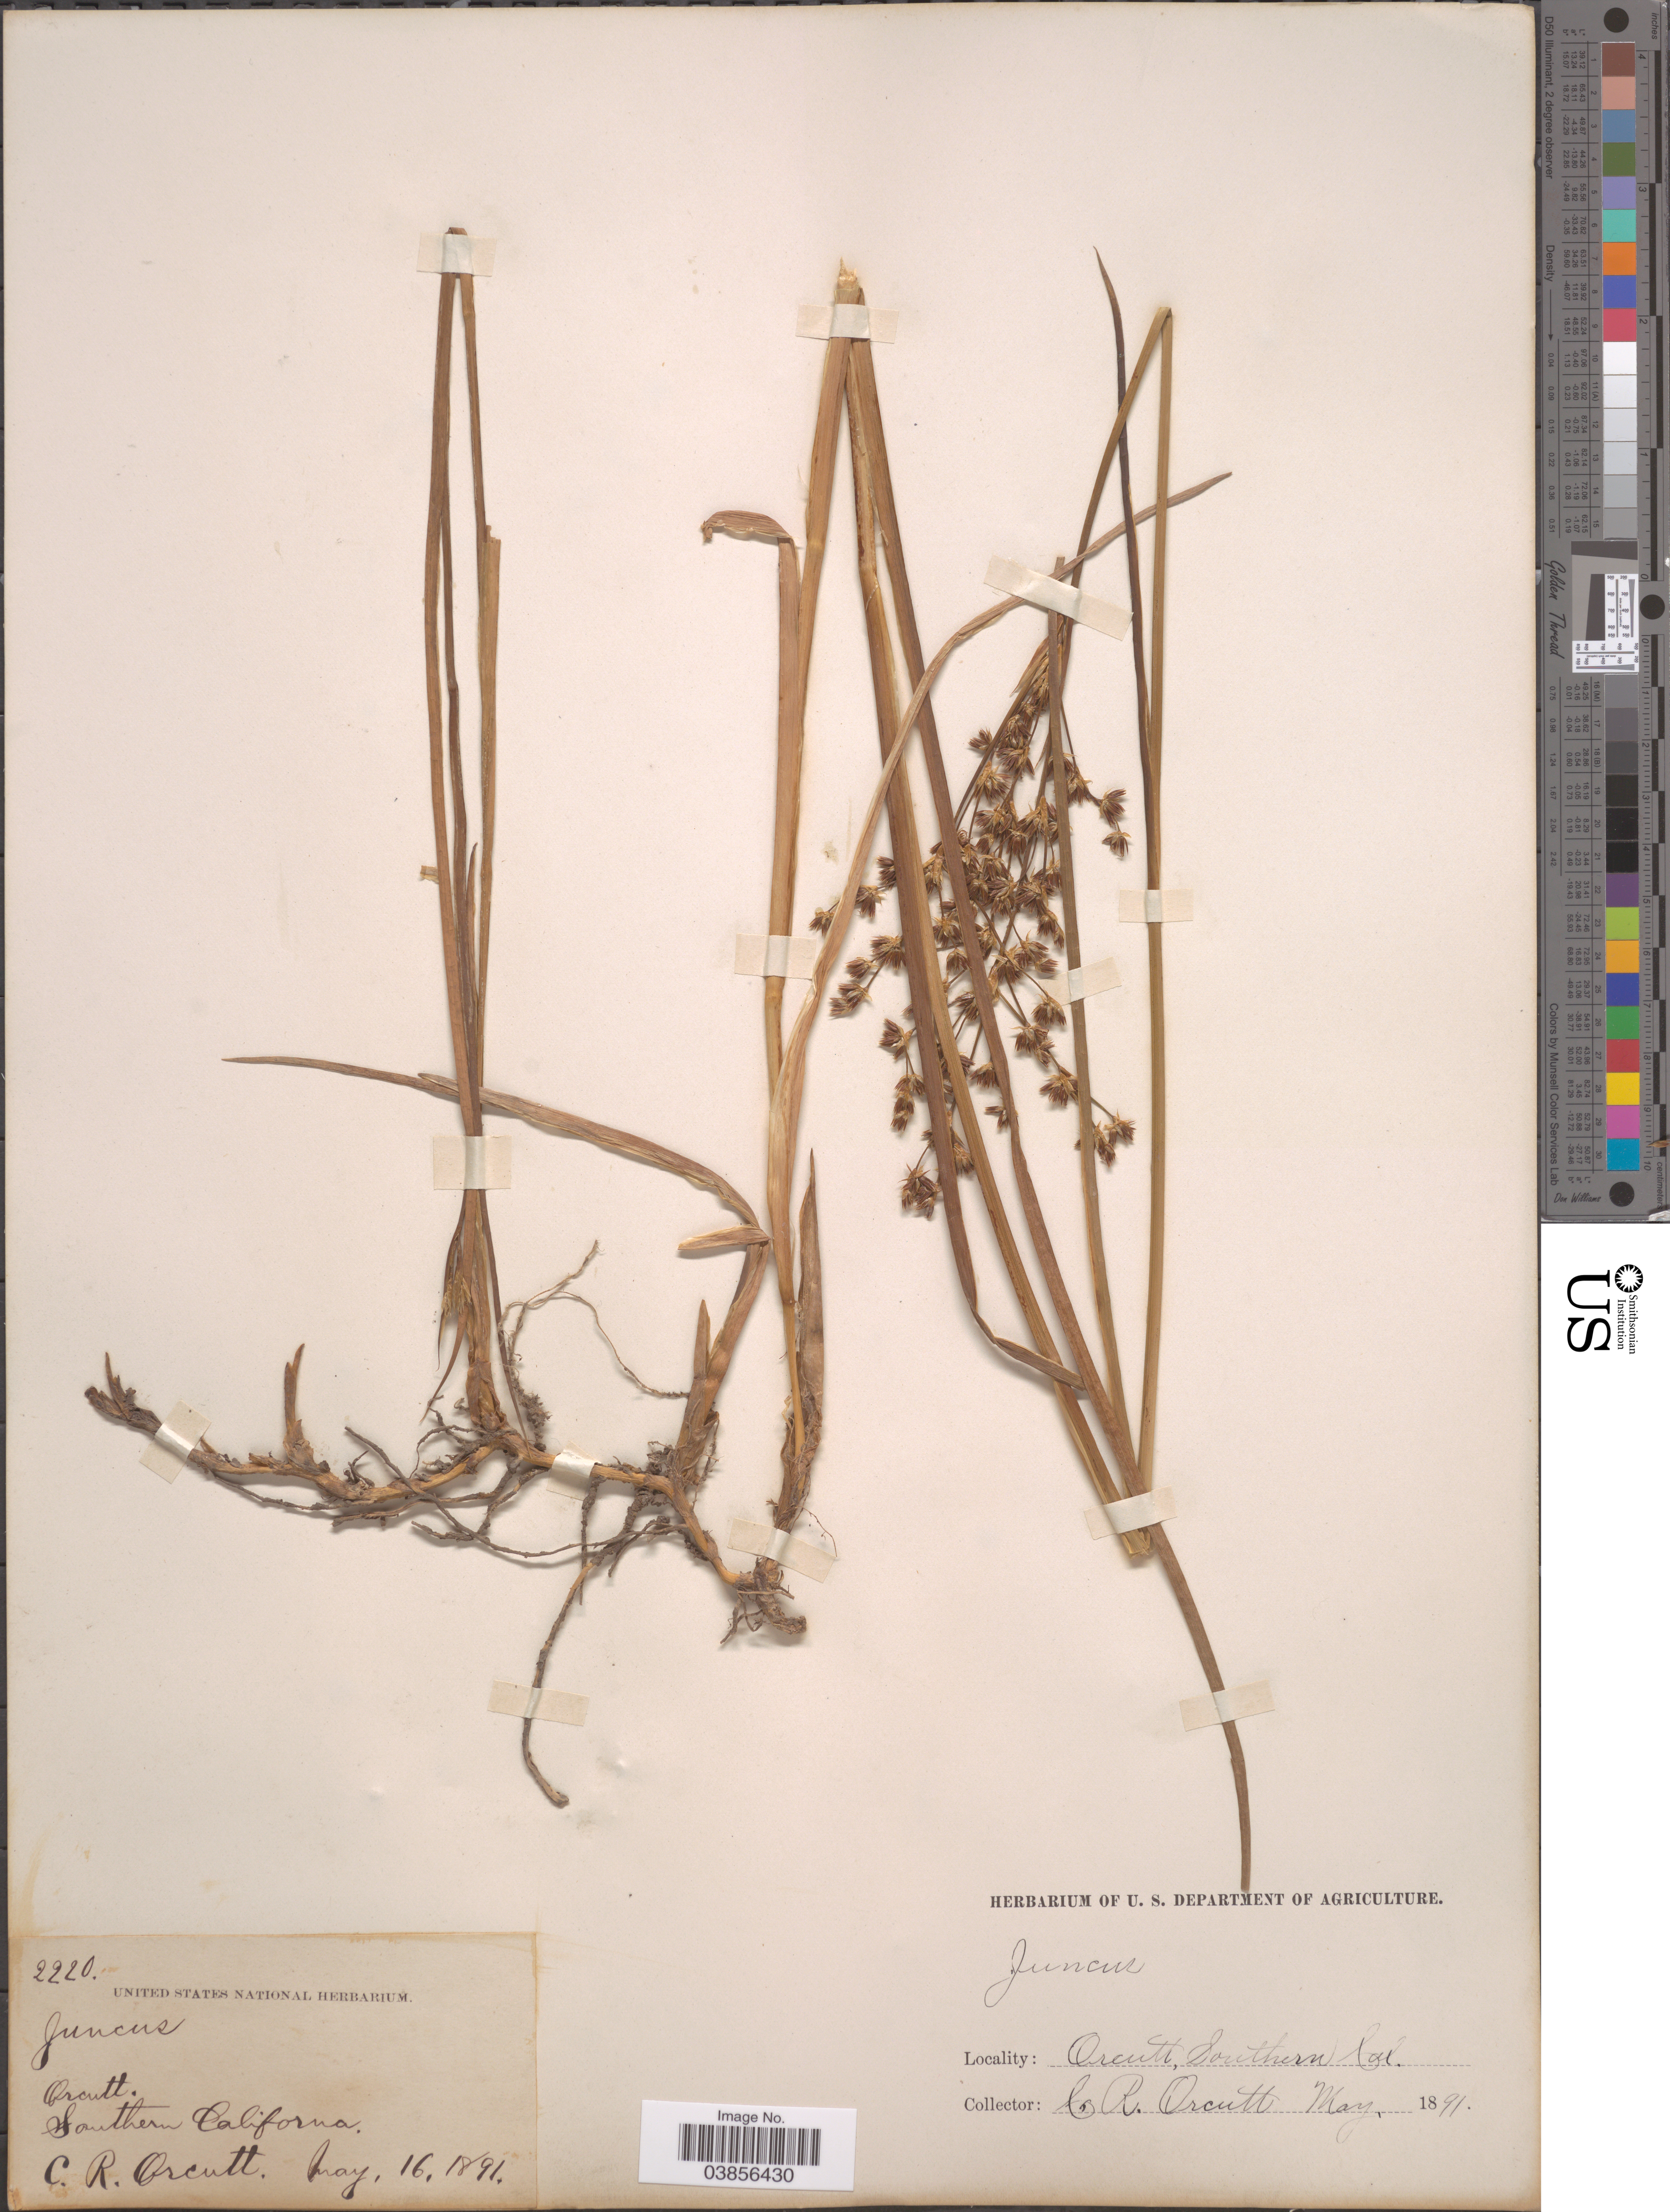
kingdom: Plantae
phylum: Tracheophyta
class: Liliopsida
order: Poales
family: Juncaceae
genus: Juncus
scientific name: Juncus phaeocephalus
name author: Engelm.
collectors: C. R. Orcutt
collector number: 2220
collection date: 1891-05-16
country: United States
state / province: California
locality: Orcutt. Southern California.